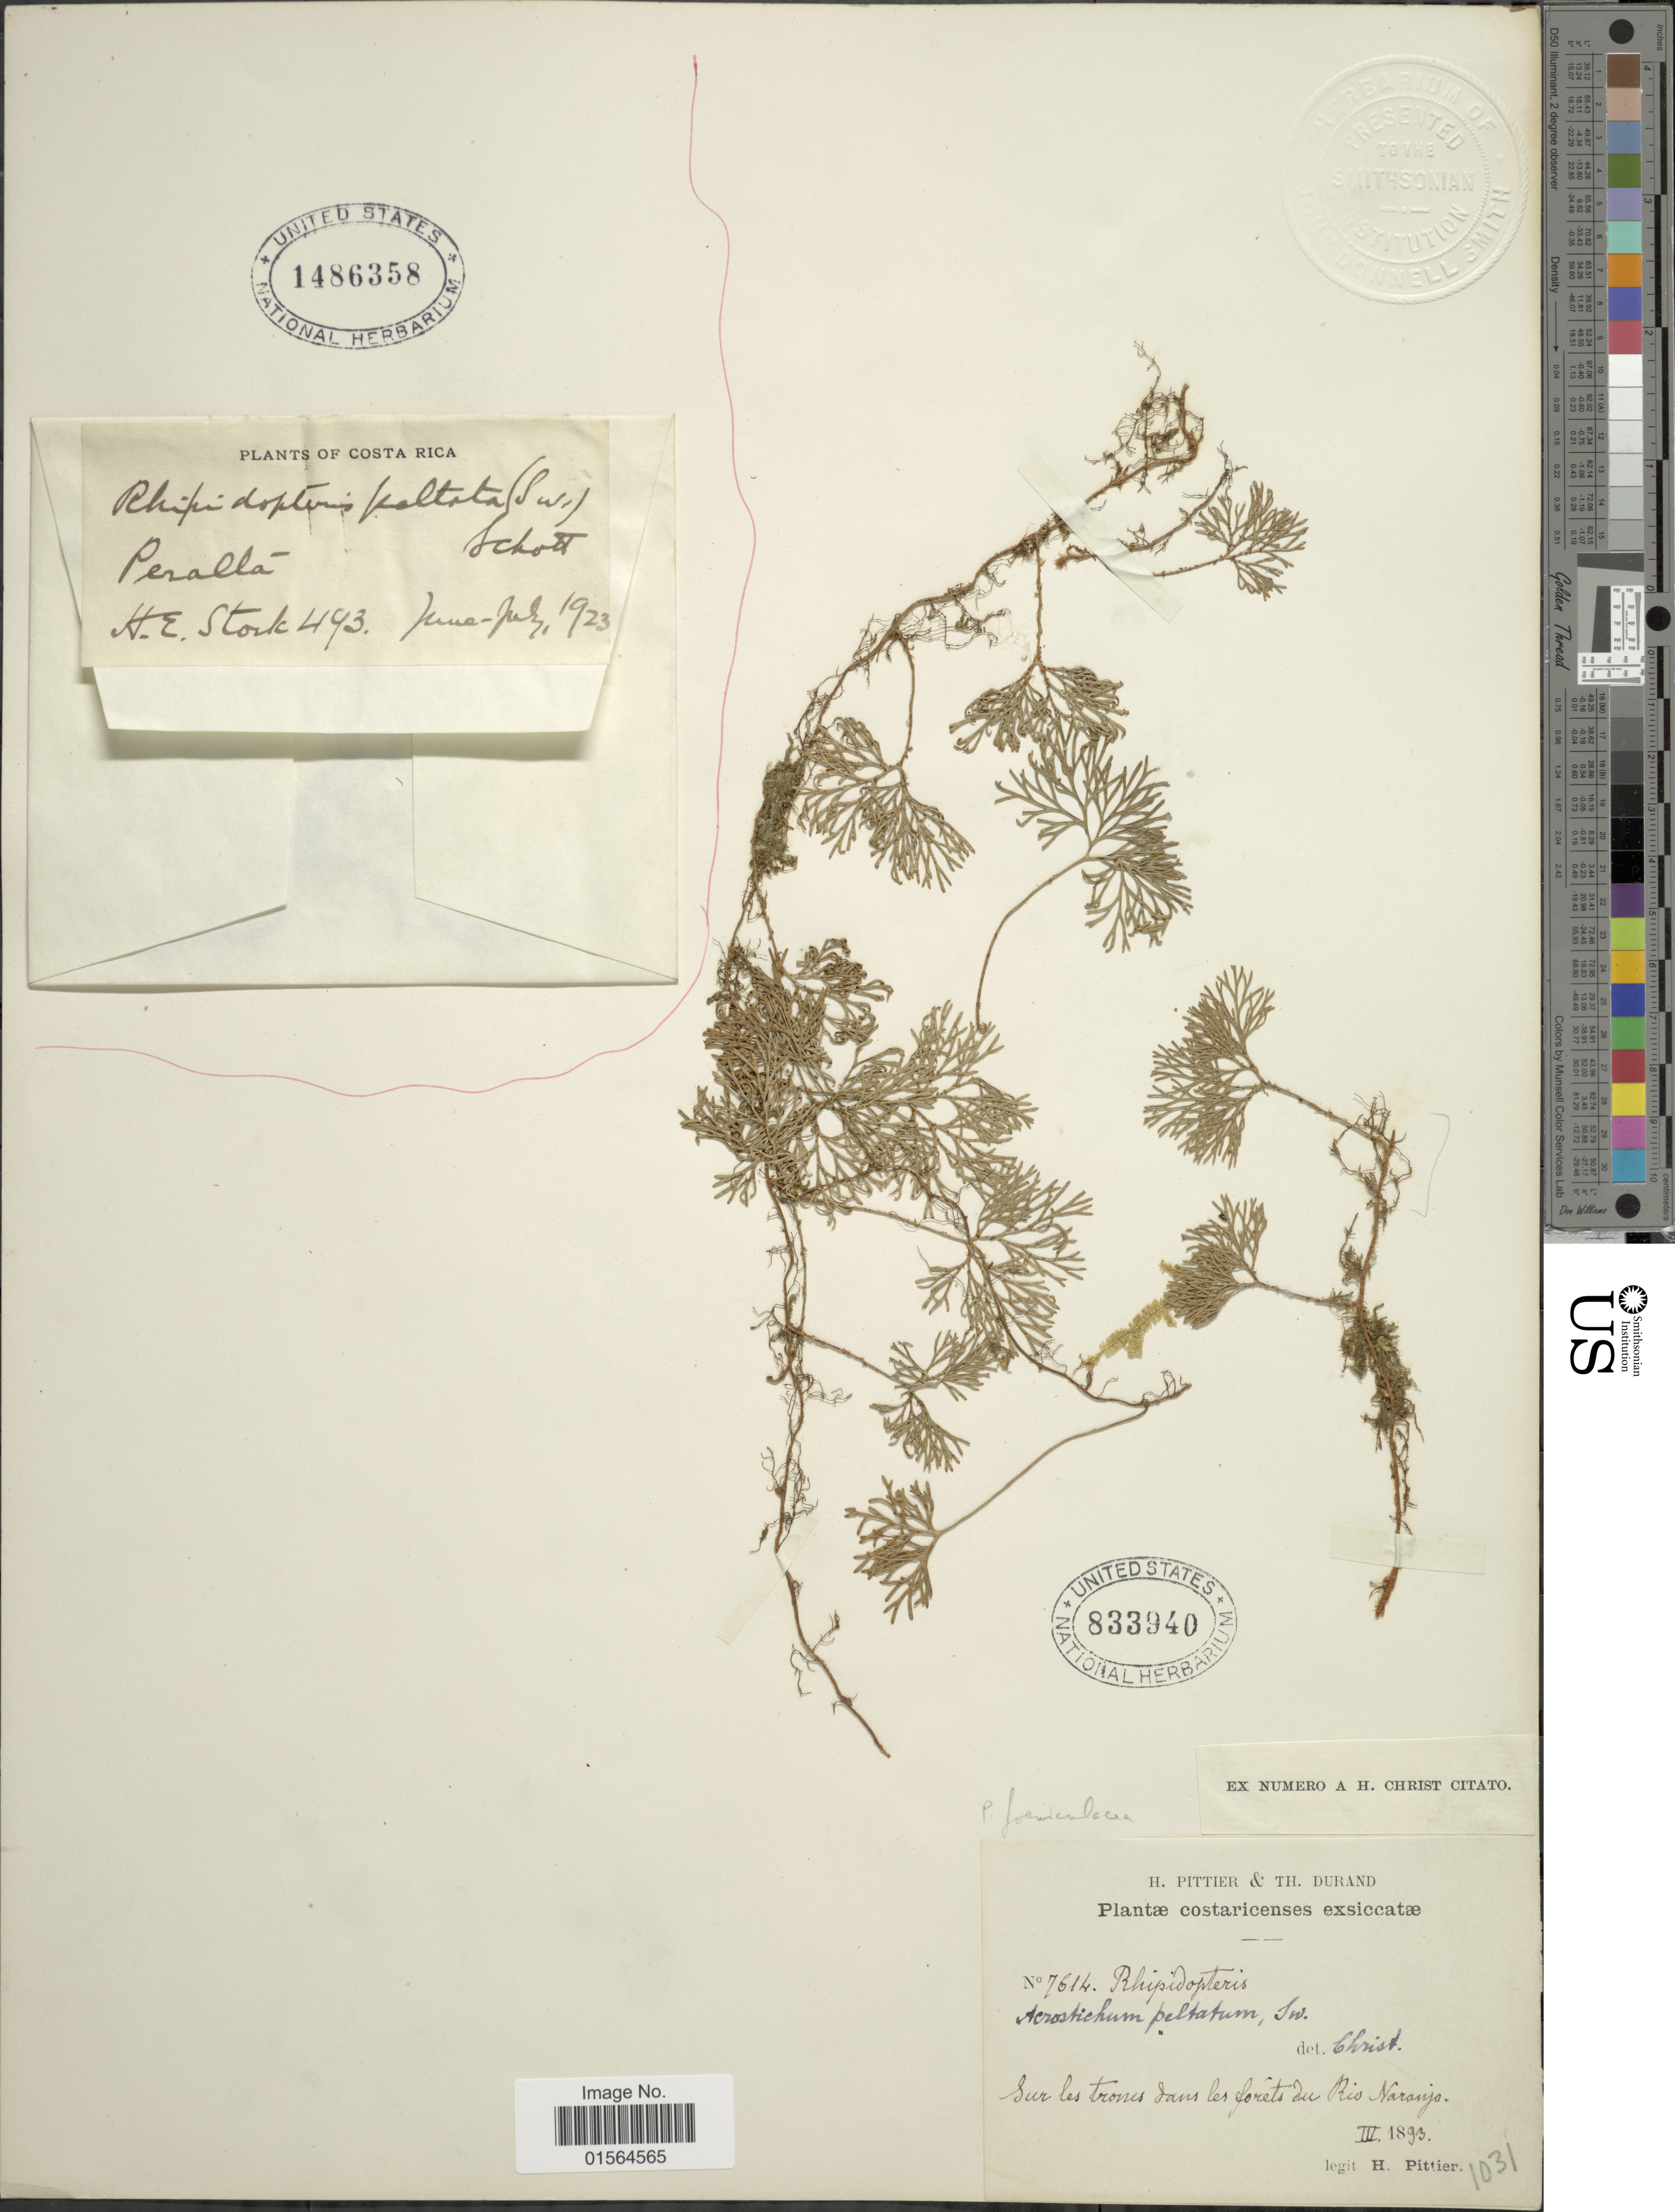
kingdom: Plantae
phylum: Tracheophyta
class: Polypodiopsida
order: Polypodiales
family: Dryopteridaceae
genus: Elaphoglossum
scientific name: Elaphoglossum peltatum f. foeniculaceum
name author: (Hook. & Grev.) Mickel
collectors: H. F. Pittier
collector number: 7614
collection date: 1893-03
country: Costa Rica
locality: Sur les trones dans les forets du Rio Naranjo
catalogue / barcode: US 833940